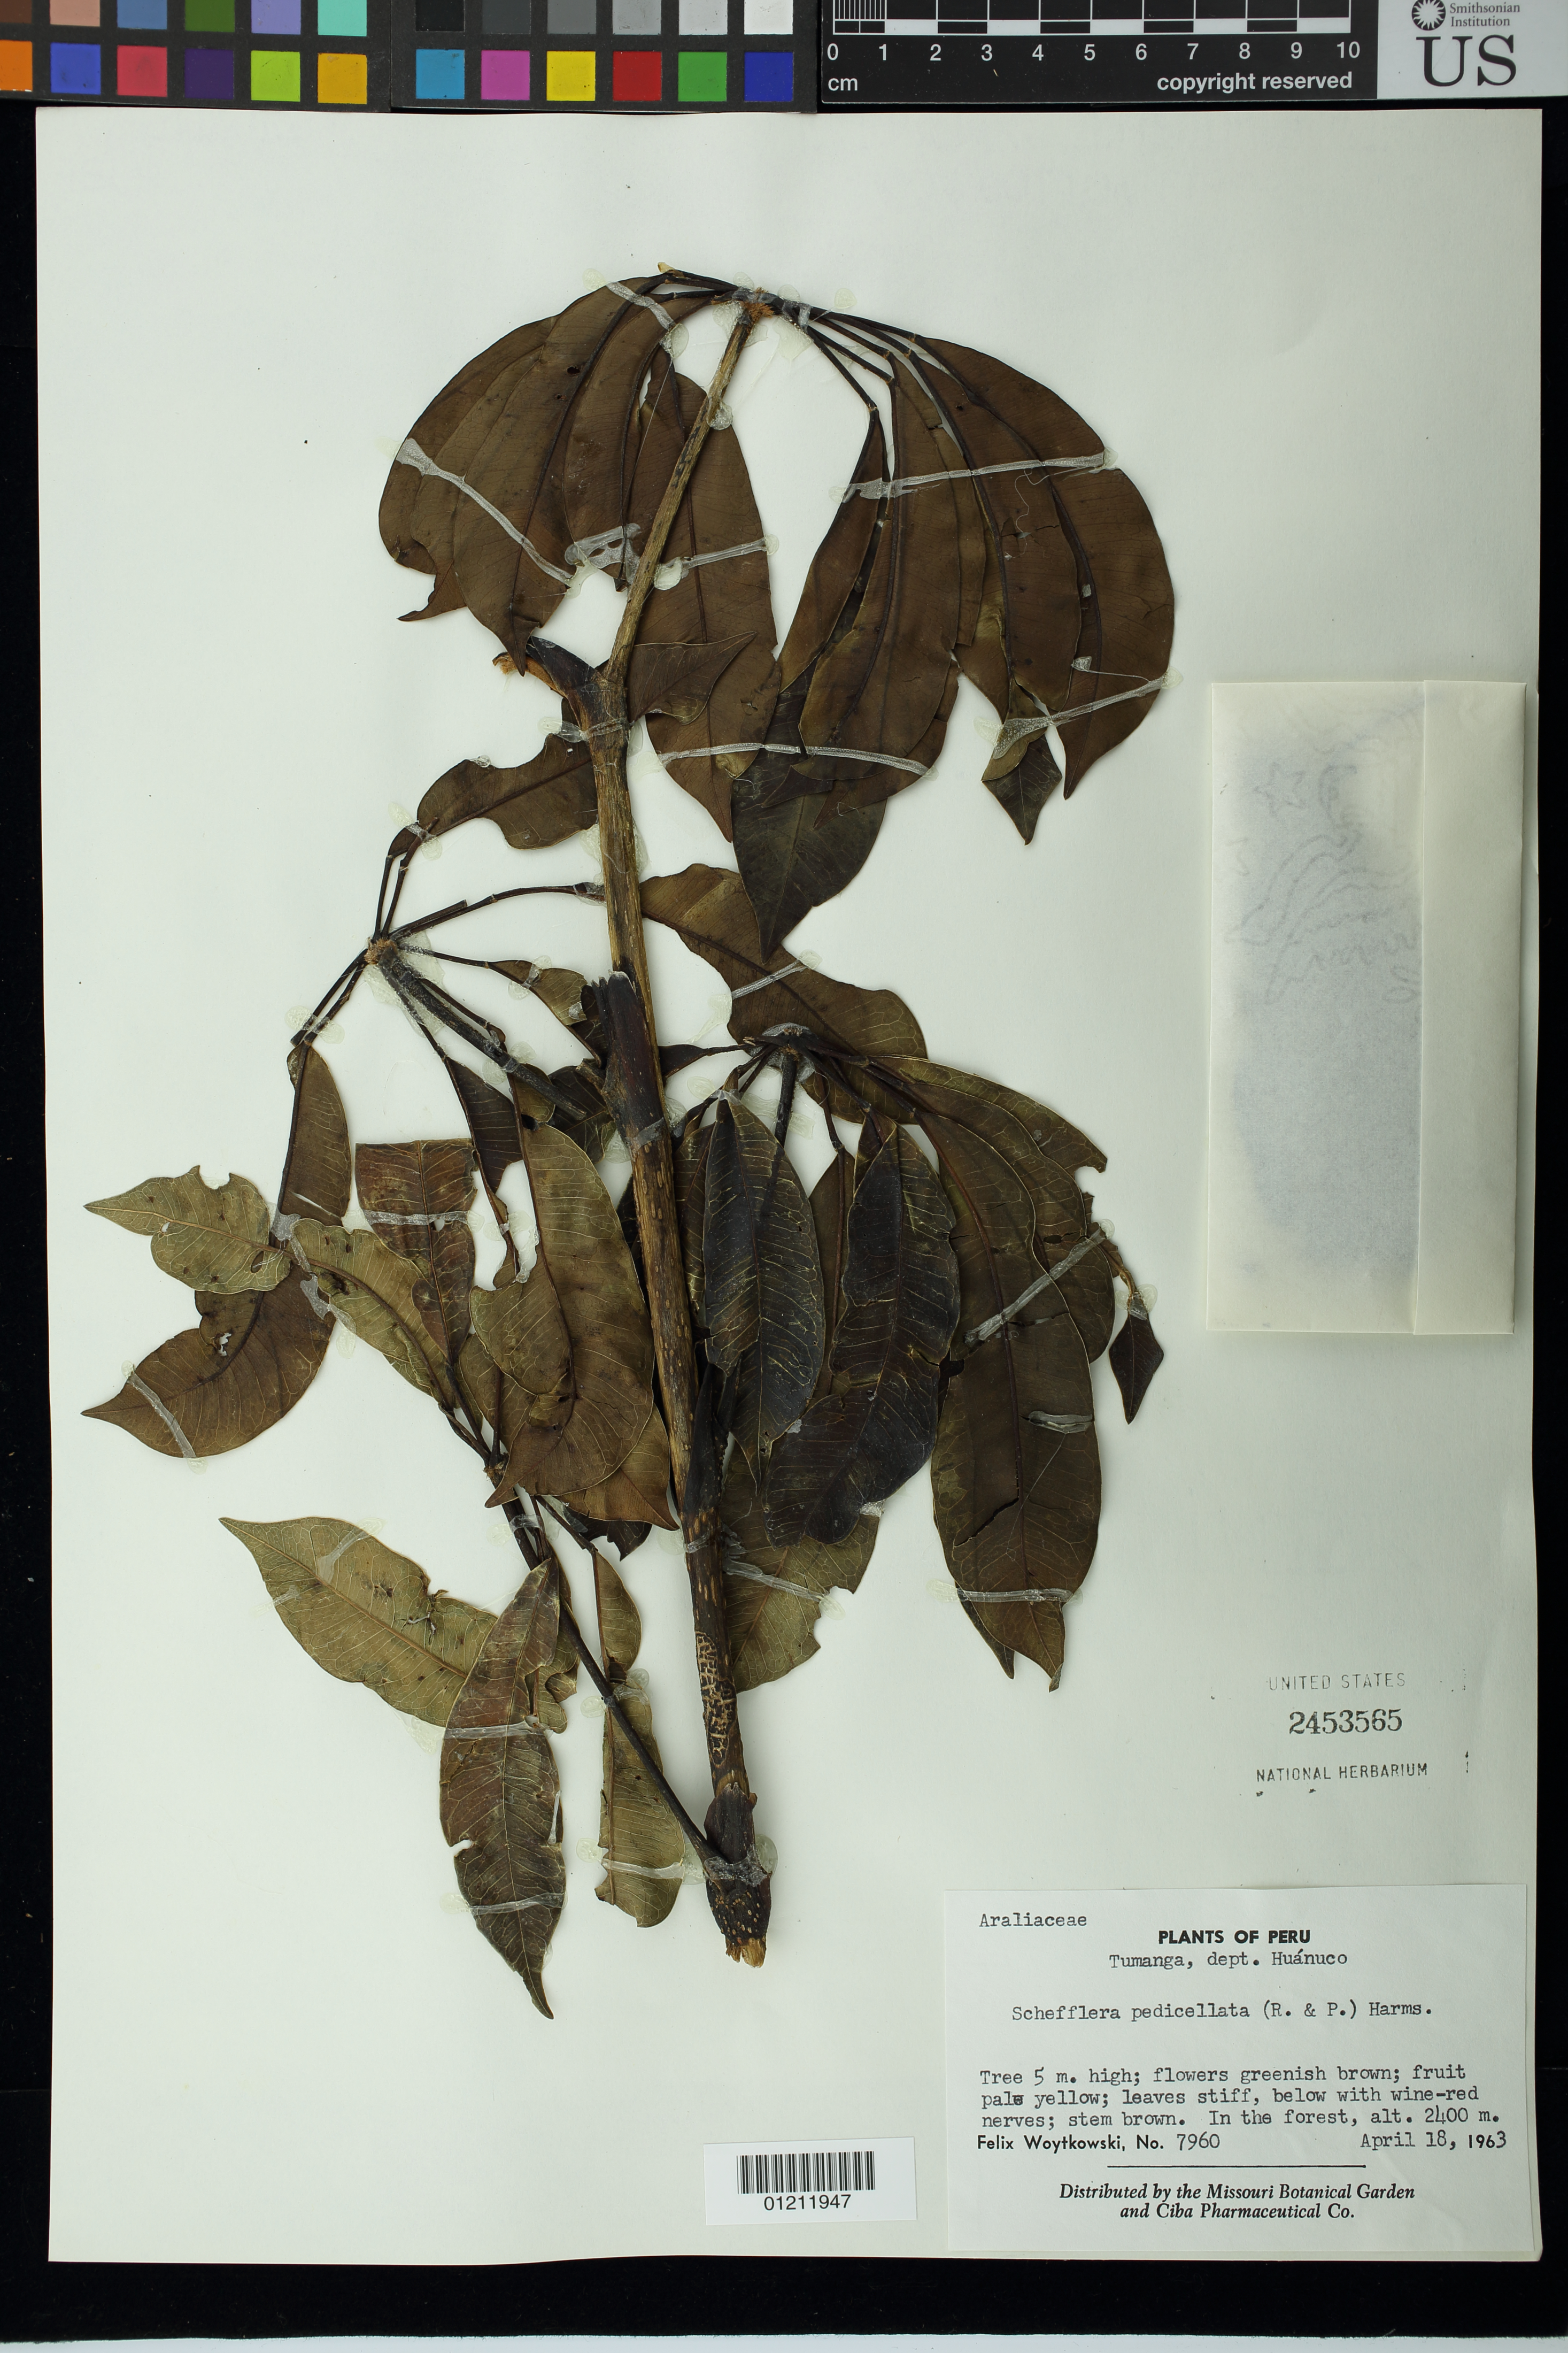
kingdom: Plantae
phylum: Tracheophyta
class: Magnoliopsida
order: Apiales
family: Araliaceae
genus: Schefflera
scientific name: Schefflera pedicellata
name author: (Ruiz & Pav.) Harms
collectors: F. Woytkowski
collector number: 7960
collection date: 1963-04-18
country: Peru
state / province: Huánuco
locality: Tumanga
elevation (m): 2400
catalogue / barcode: US 2453565